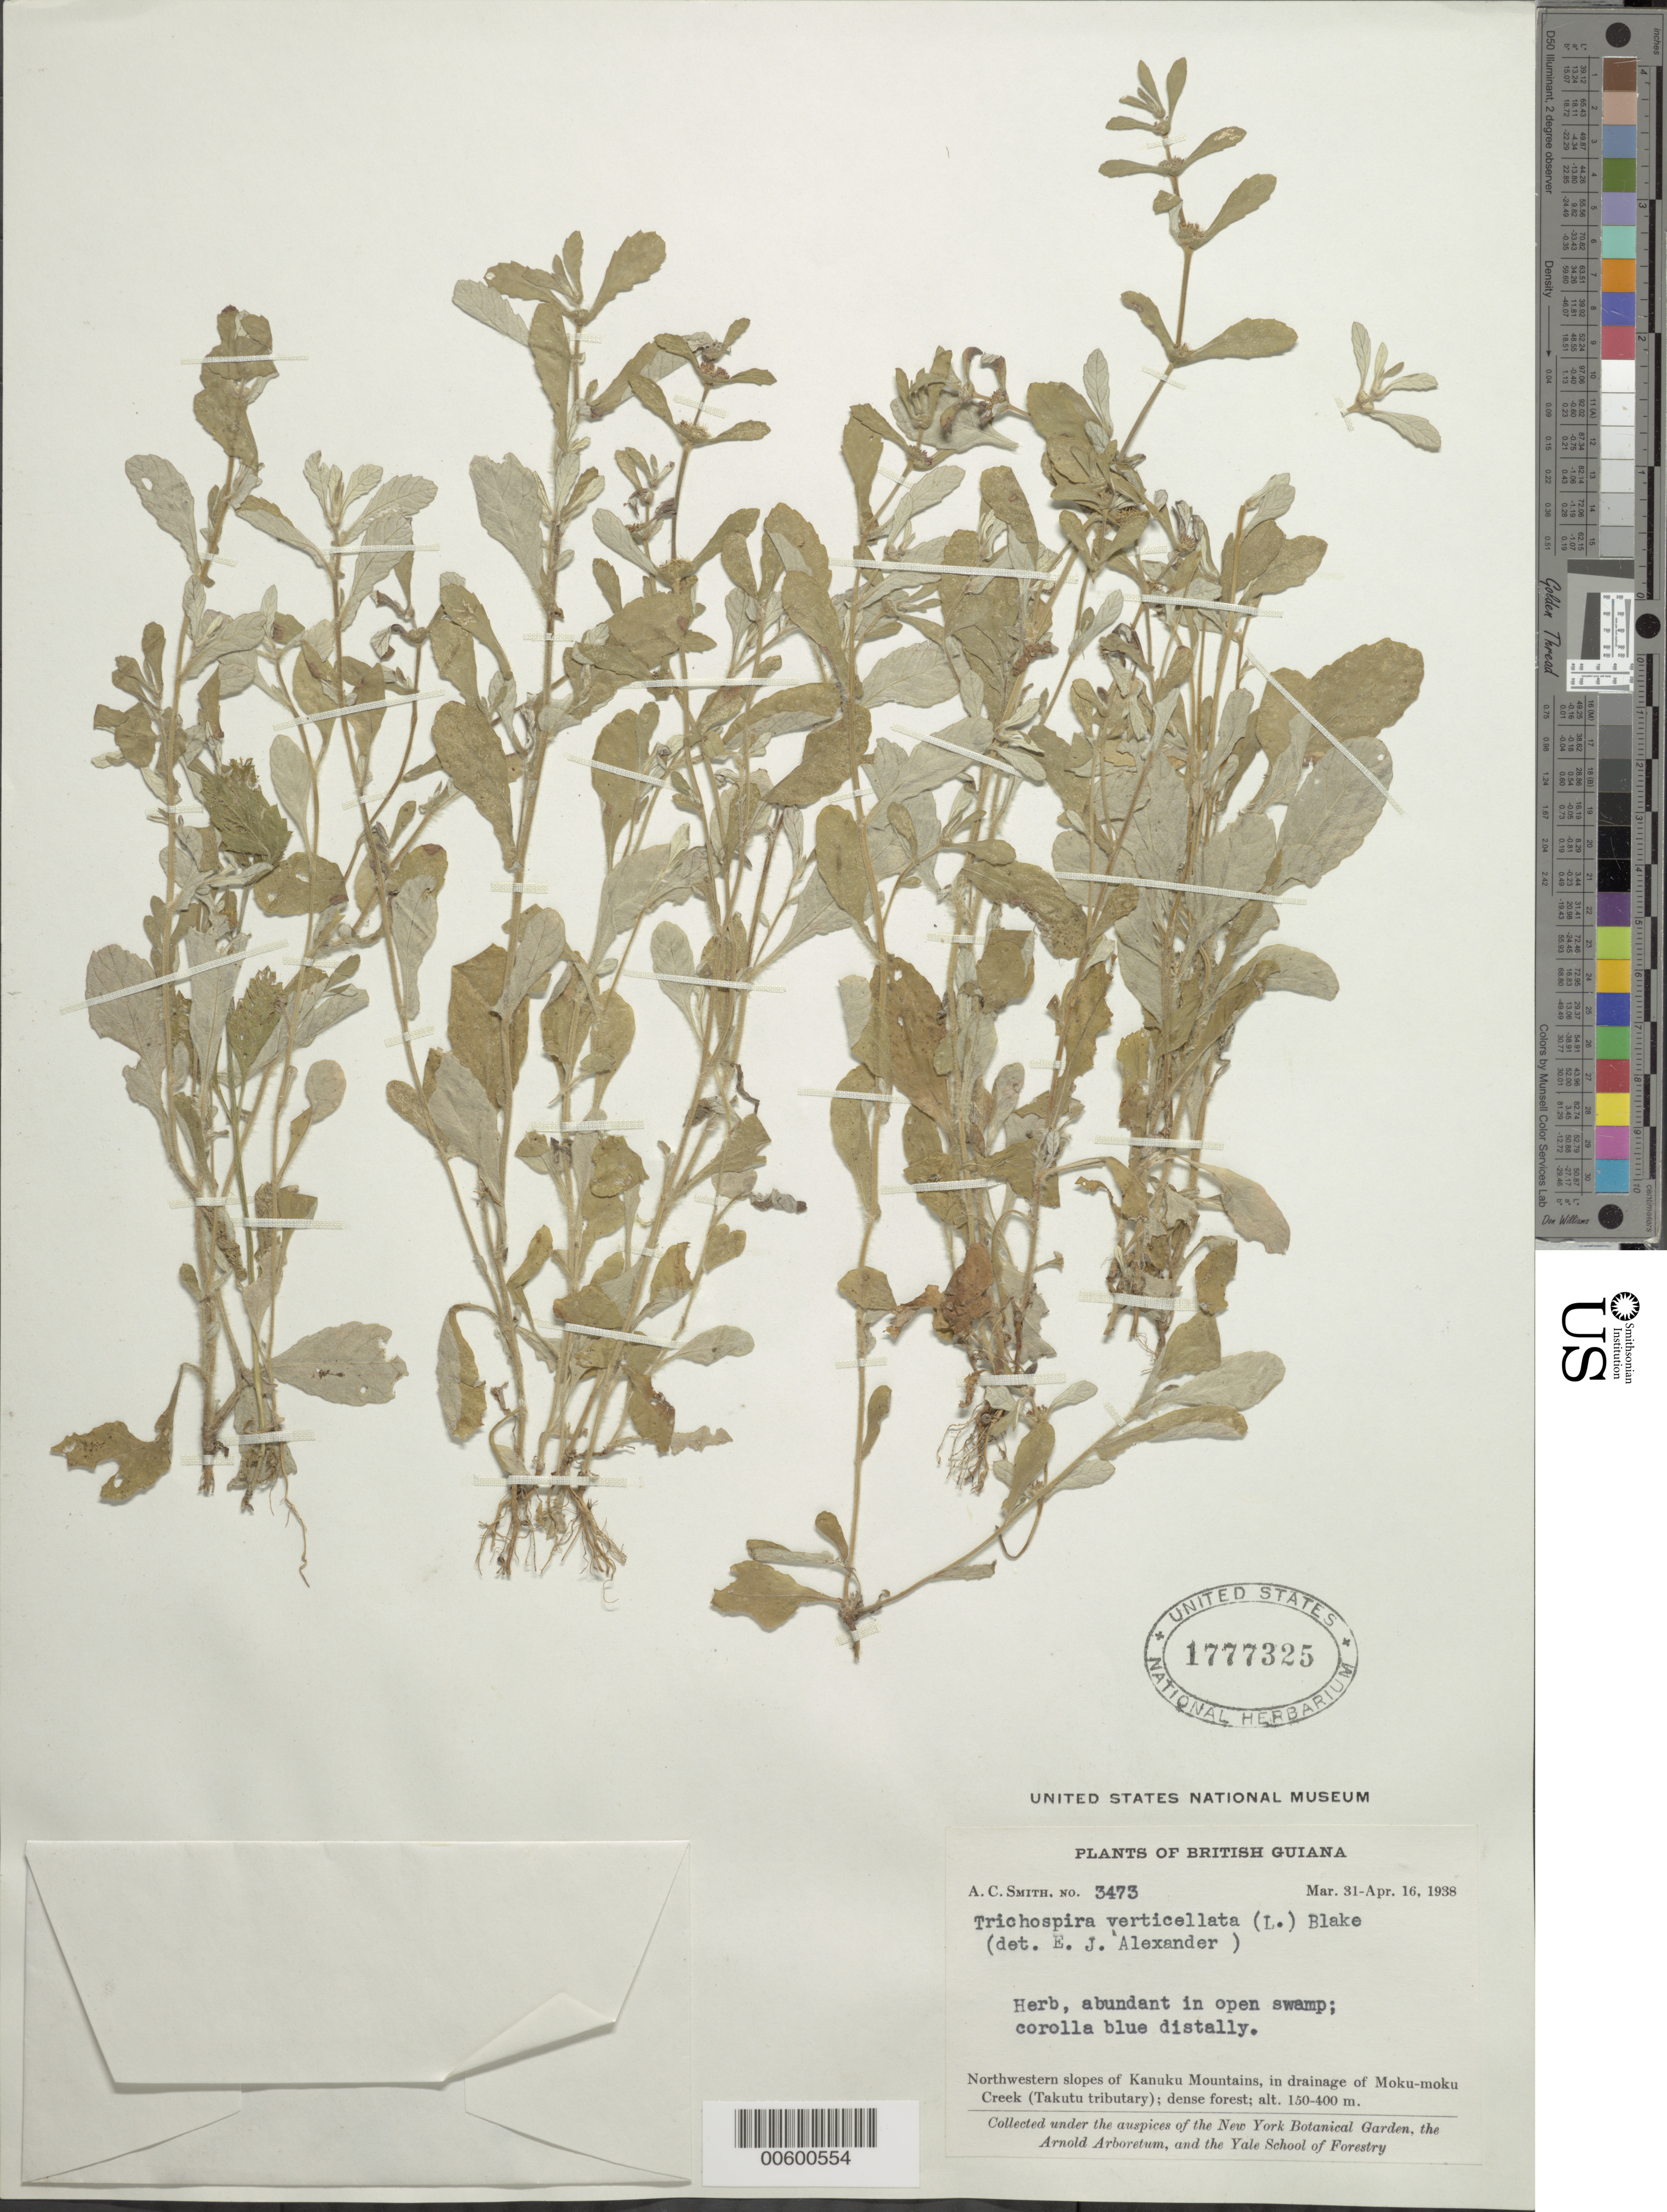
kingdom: Plantae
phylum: Tracheophyta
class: Magnoliopsida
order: Asterales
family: Asteraceae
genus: Trichospira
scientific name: Trichospira verticillata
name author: (L.) S.F. Blake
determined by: Alexander, E. J.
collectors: A. C. Smith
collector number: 3473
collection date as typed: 31-Mar-38 to 16-Apr-38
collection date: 1938-03-31/1938-04-16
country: Guyana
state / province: U. Takutu-U. Essequibo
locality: Kanuku Mts., NW slopes, in drainage of Moku-moku Creek (Takutu tributary)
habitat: Dense forest, swamp; in open swamp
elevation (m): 150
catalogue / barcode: US 1777325